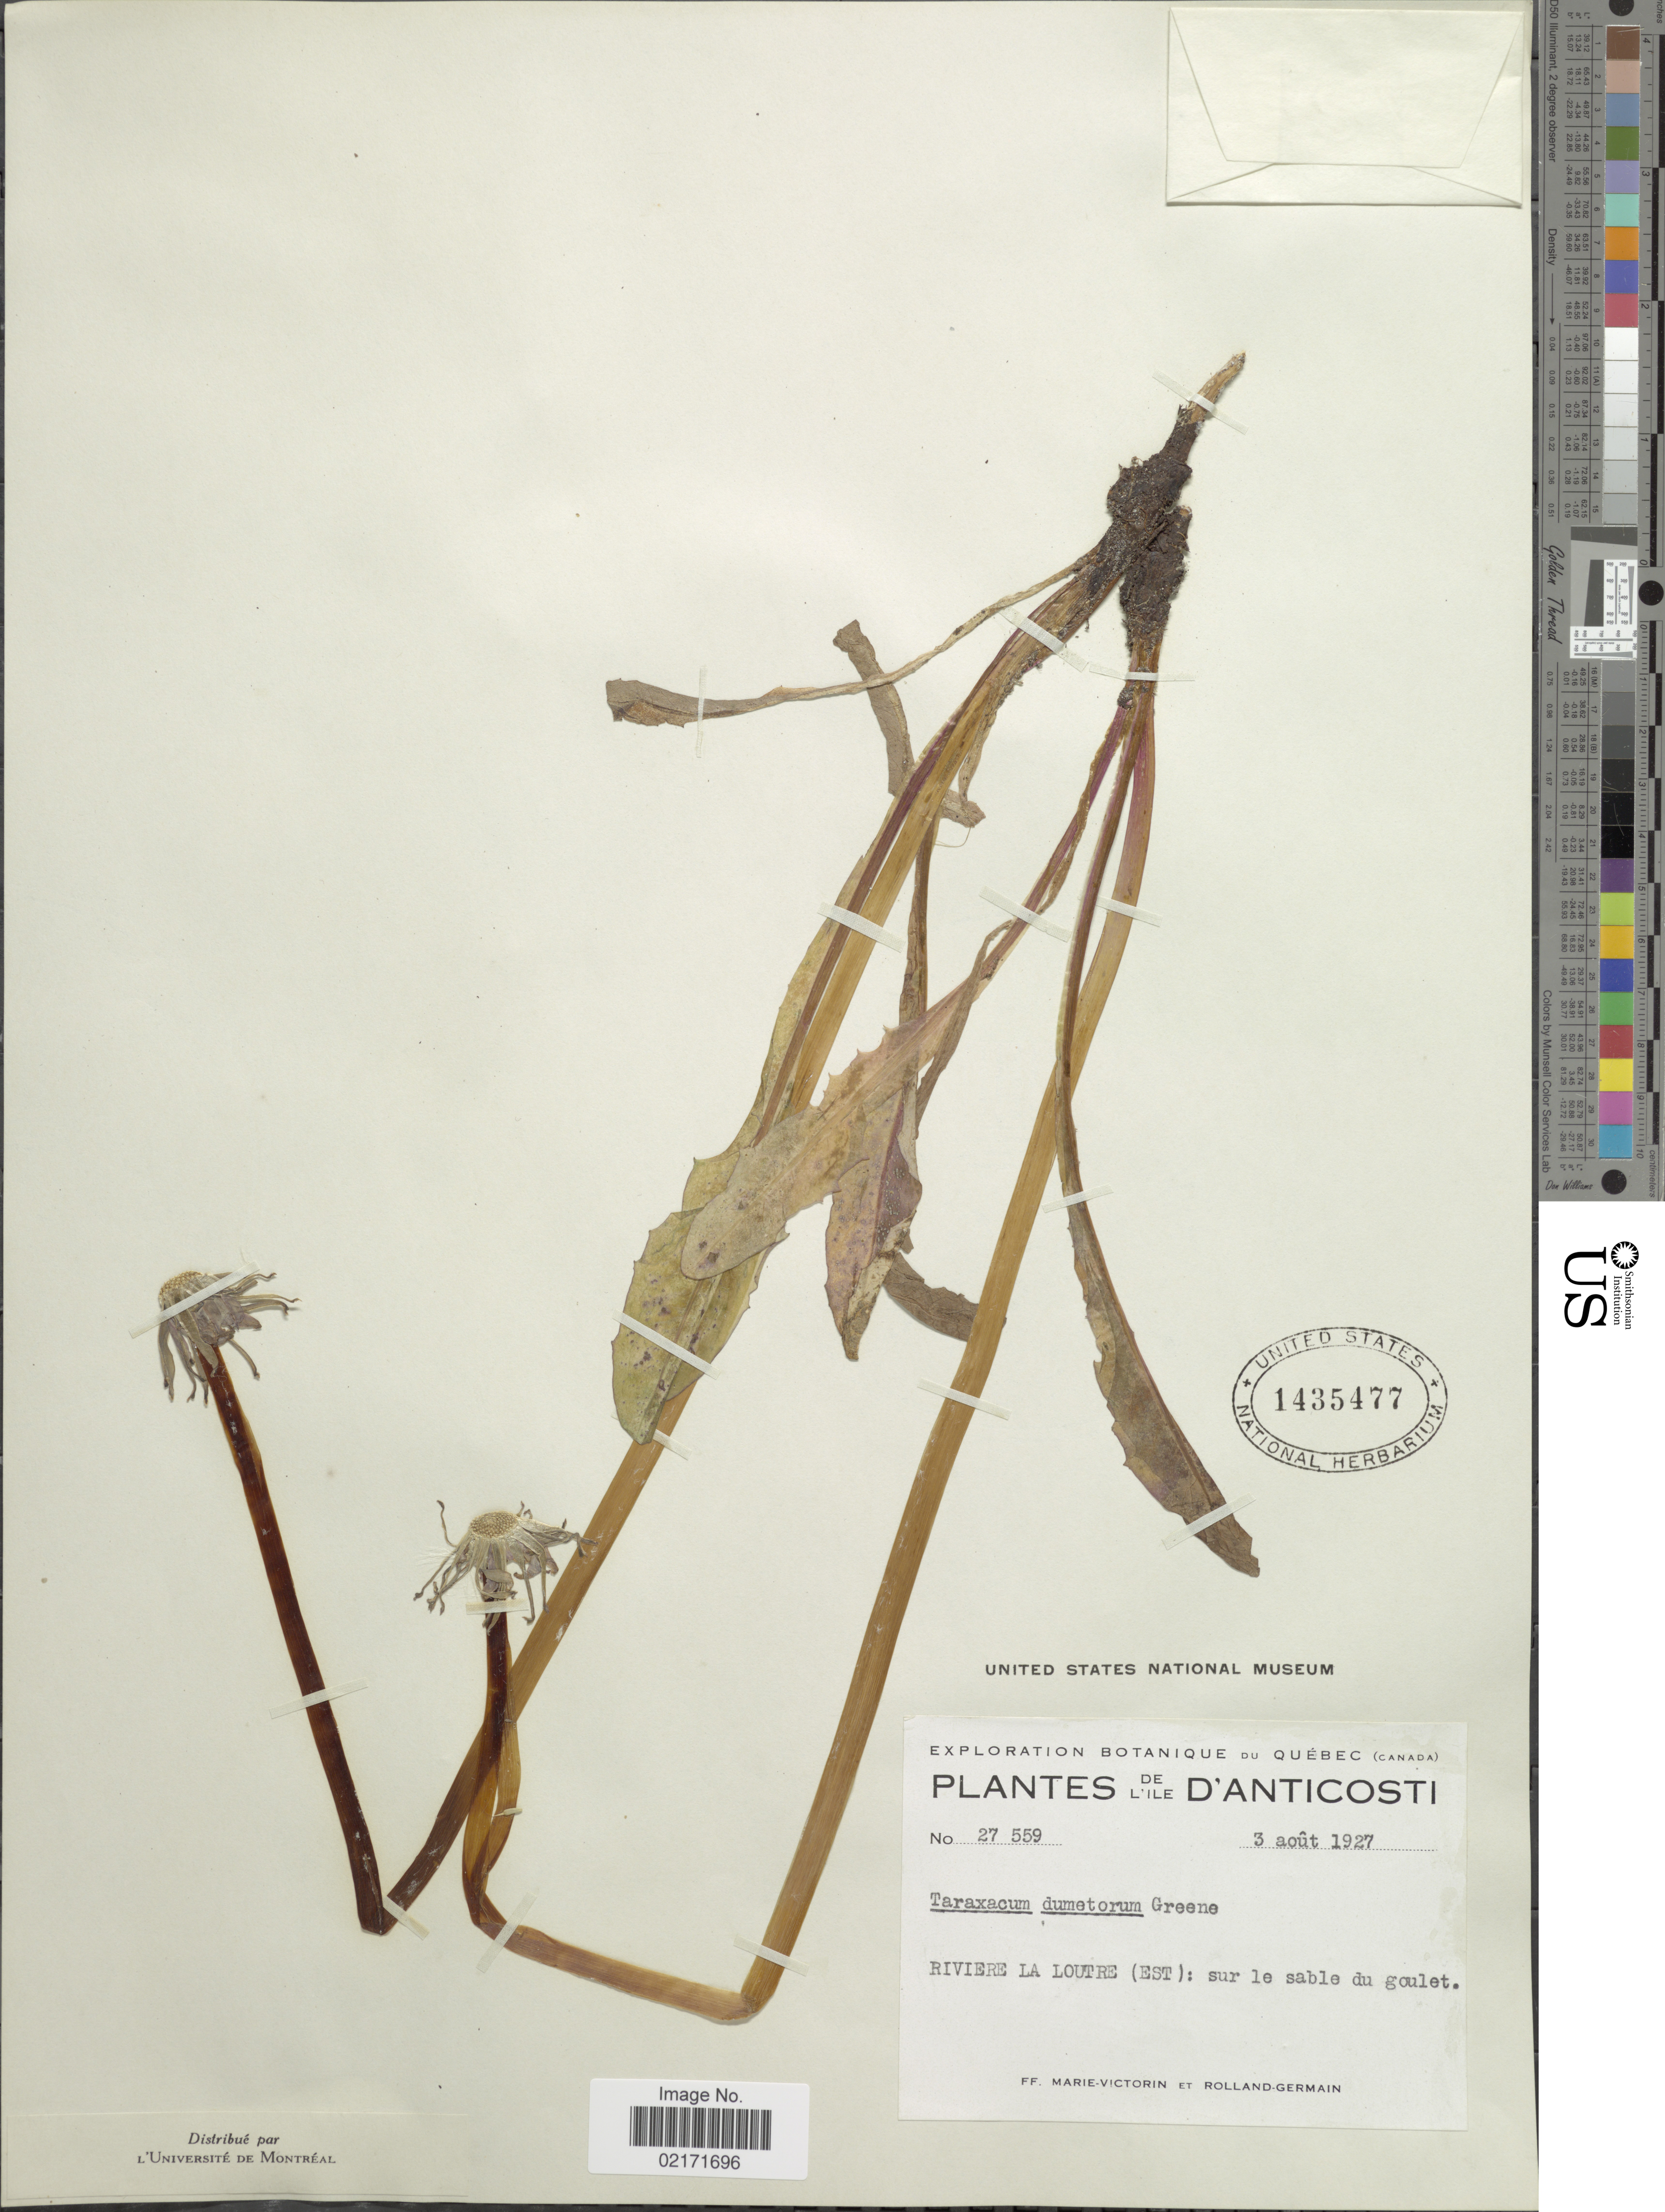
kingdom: Plantae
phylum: Tracheophyta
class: Magnoliopsida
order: Asterales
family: Asteraceae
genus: Taraxacum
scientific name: Taraxacum dumetorum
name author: Greene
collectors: F. Marie-Victorin & Rolland-Germain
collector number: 27559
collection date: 1927-08-03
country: Canada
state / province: Quebec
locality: L'Ile D'Anticosti. Riviere la Loutre (Est): sur le sable du goulet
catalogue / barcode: US 1435477